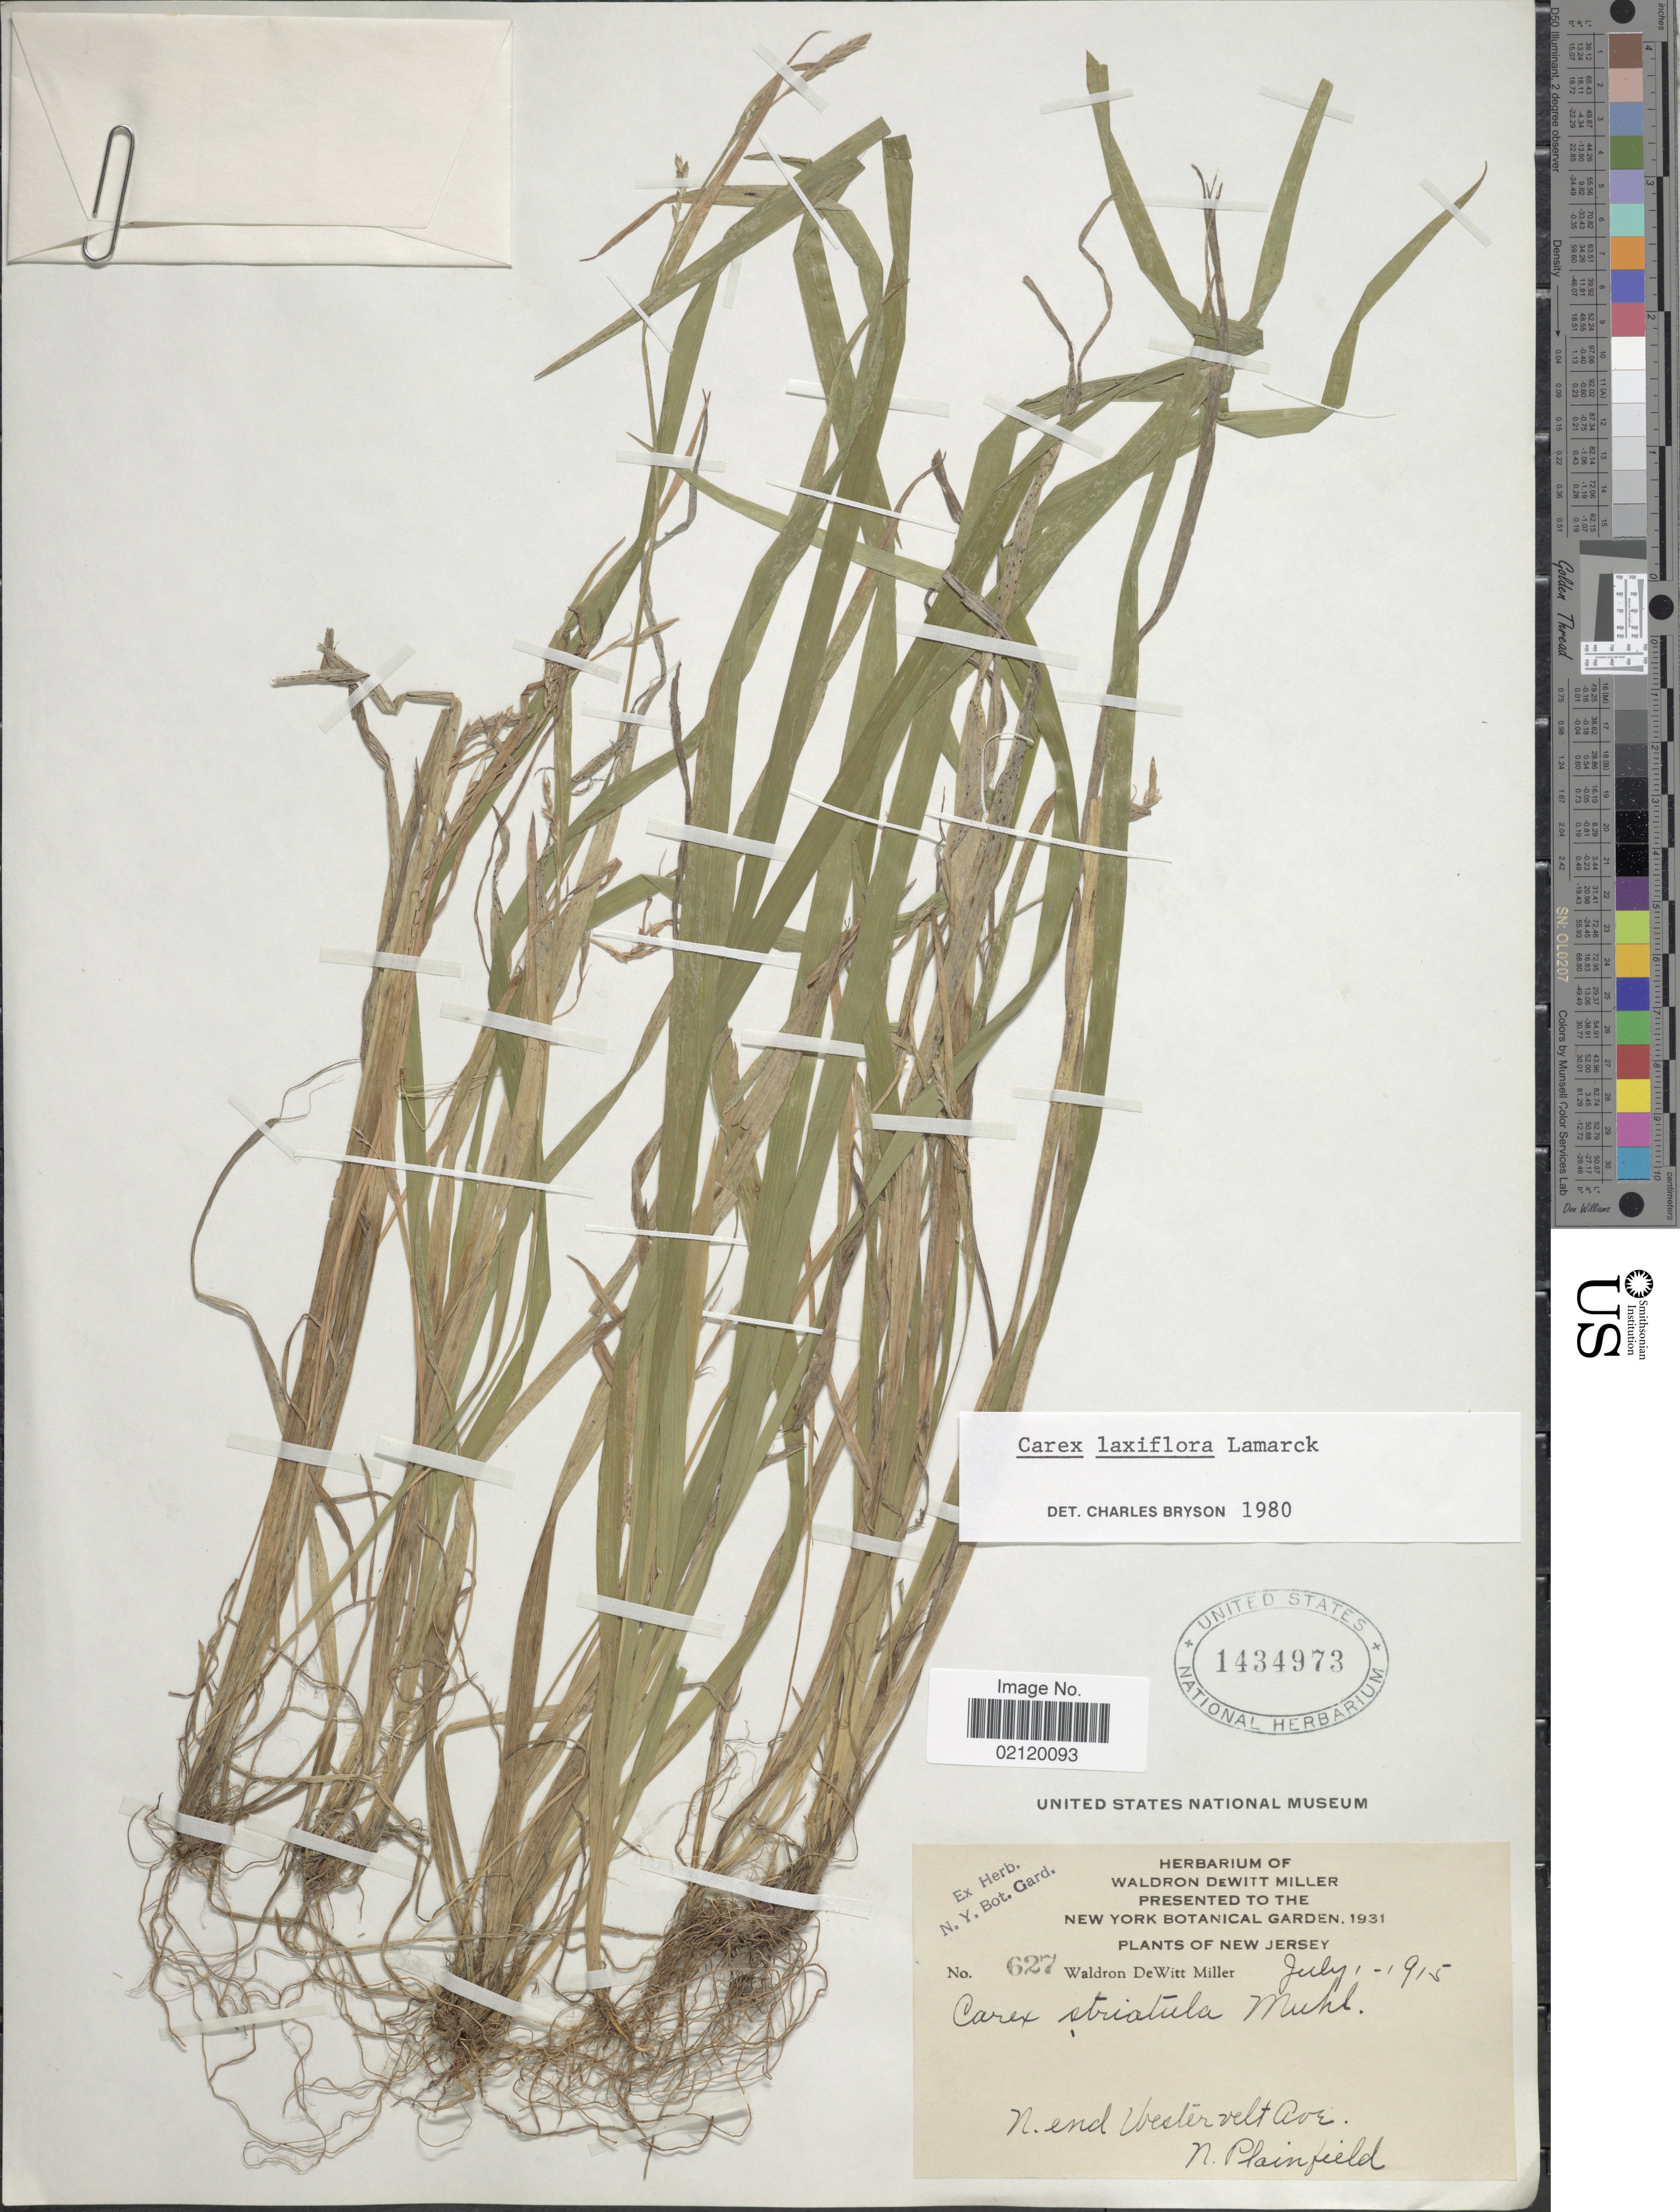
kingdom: Plantae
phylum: Tracheophyta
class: Liliopsida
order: Poales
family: Cyperaceae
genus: Carex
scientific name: Carex laxiflora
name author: Lam.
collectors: W. De Witt Miller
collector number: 627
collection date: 1915-08-01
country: United States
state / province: New Jersey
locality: N. end Westervelt Ave. N. Plainfield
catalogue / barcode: US 1434973